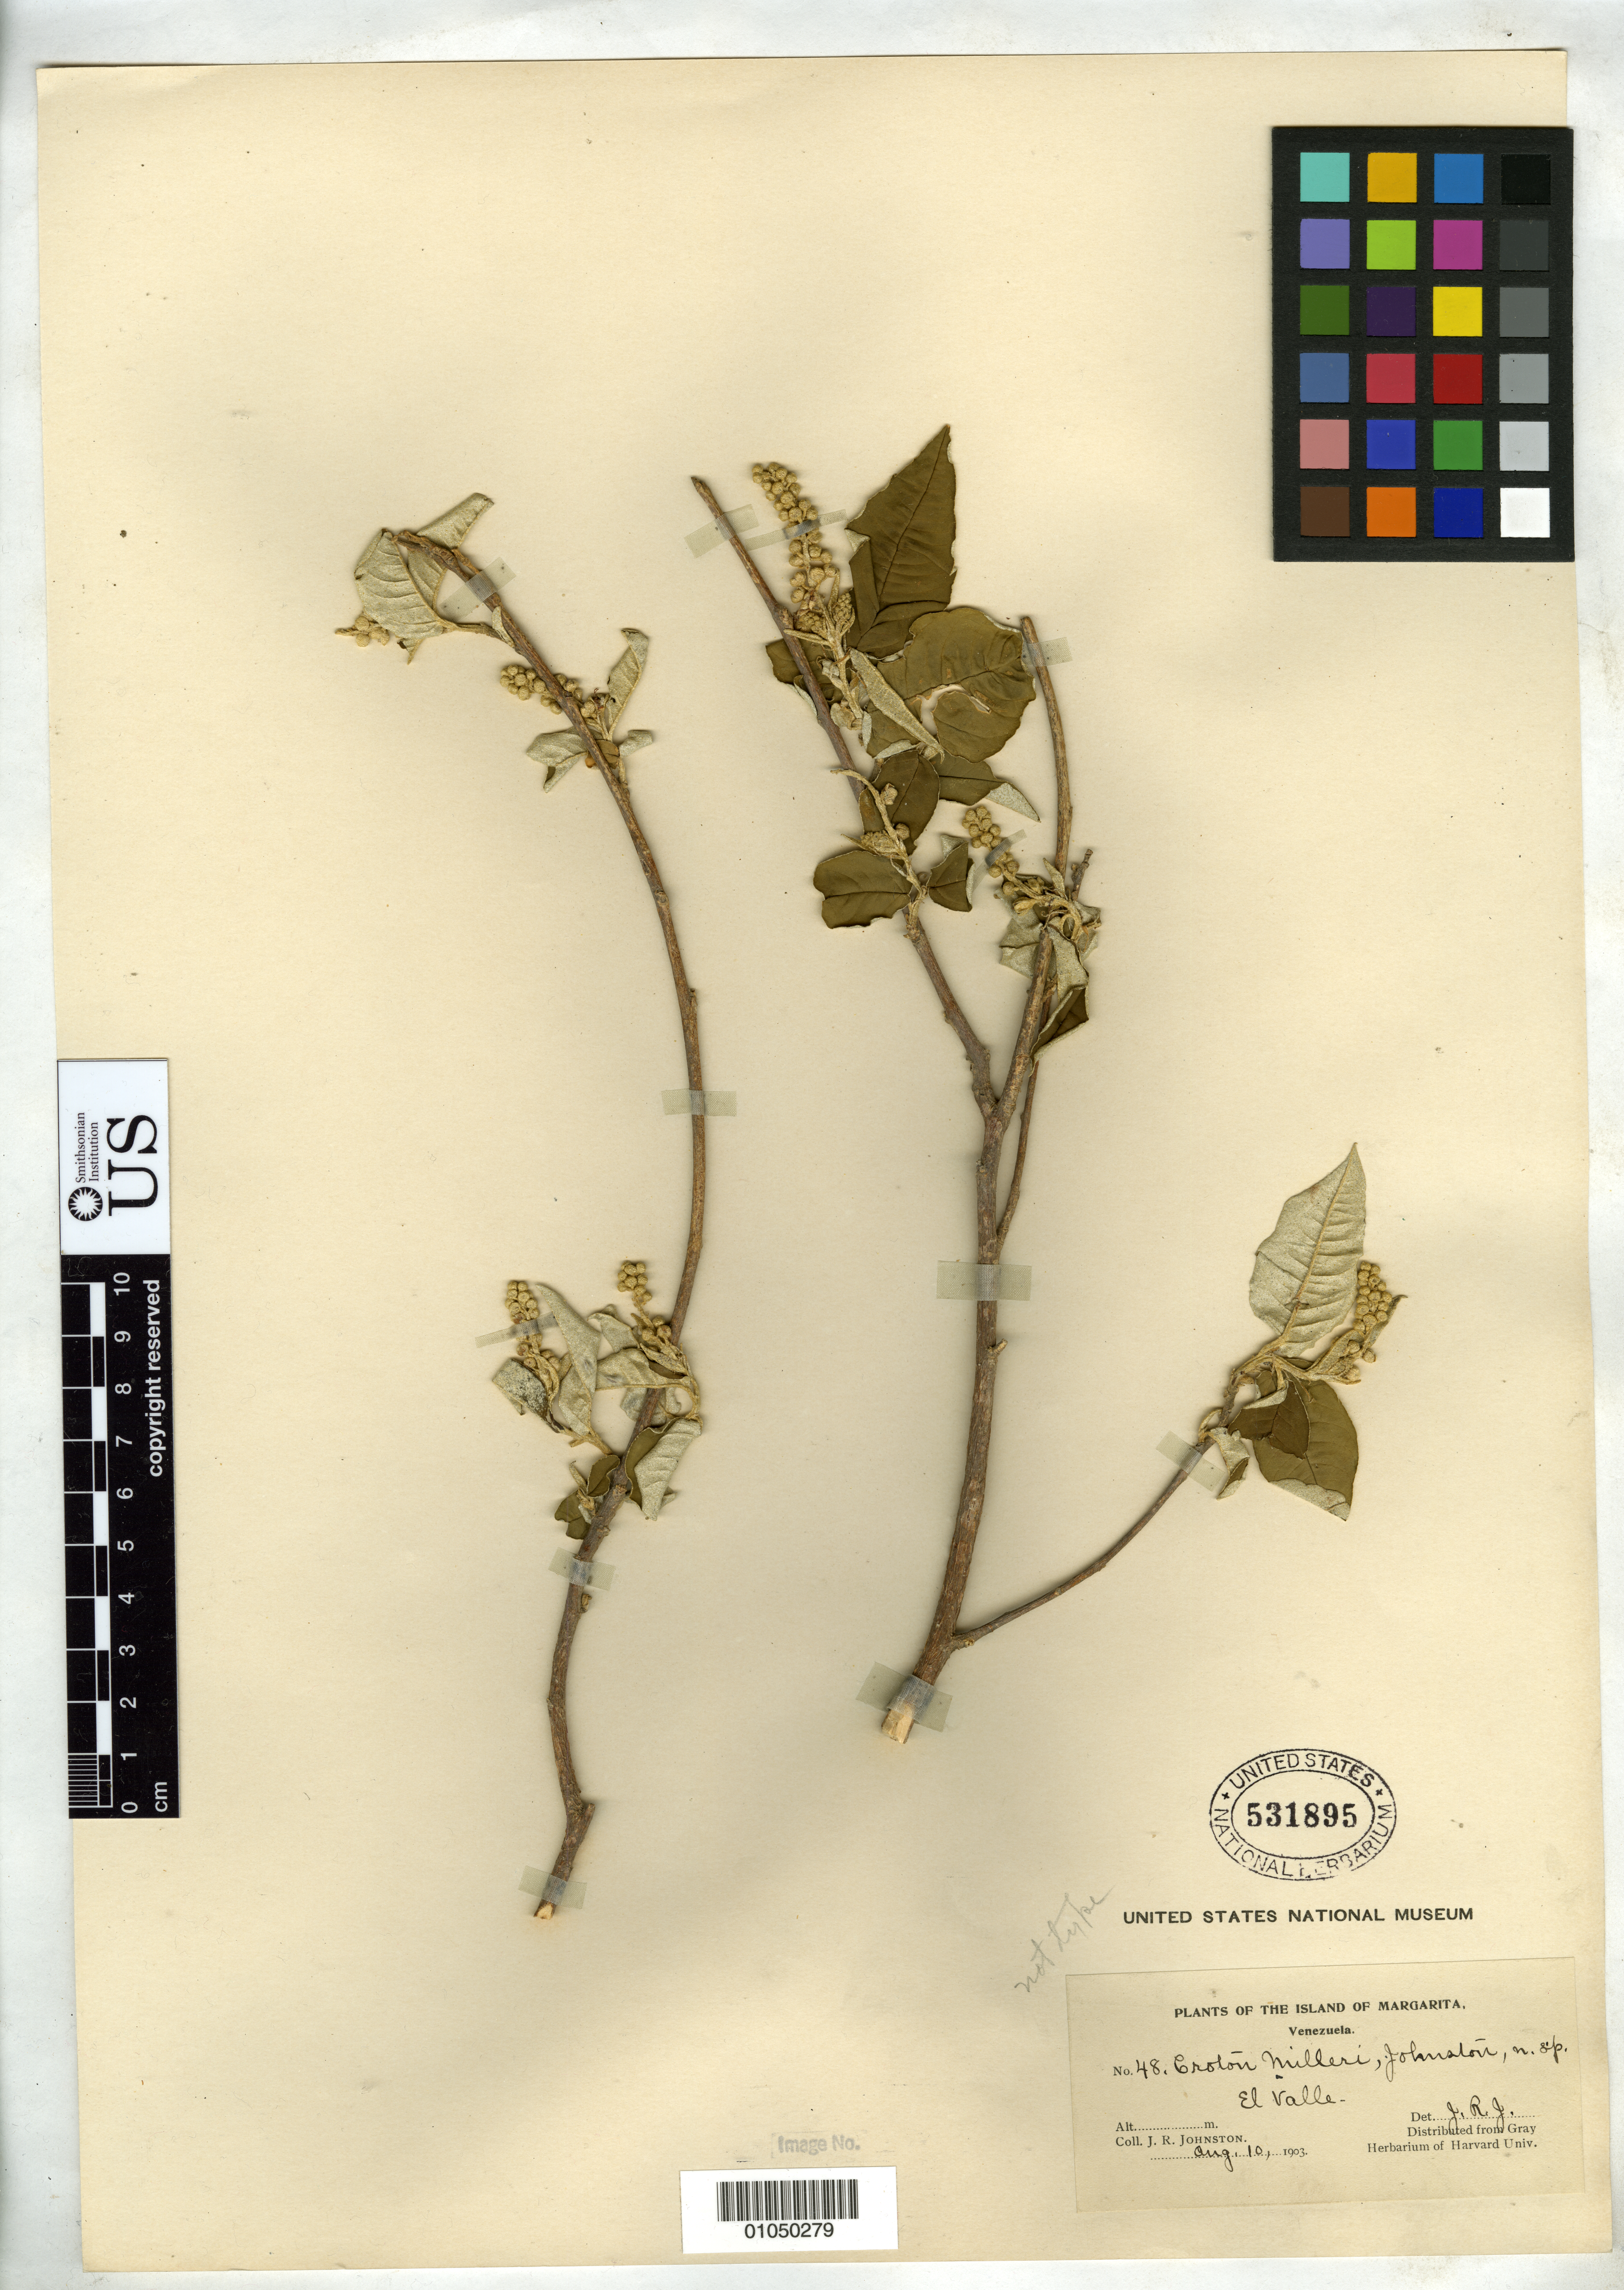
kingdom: Plantae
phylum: Tracheophyta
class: Magnoliopsida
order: Malpighiales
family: Euphorbiaceae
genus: Croton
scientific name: Croton milleri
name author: J.R. Johnst.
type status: Syntype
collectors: J. Johnston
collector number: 48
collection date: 1903-08-10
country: Venezuela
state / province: Nueva Esparta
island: Margarita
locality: Island of Margarita, El Valle.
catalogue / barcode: US 531895